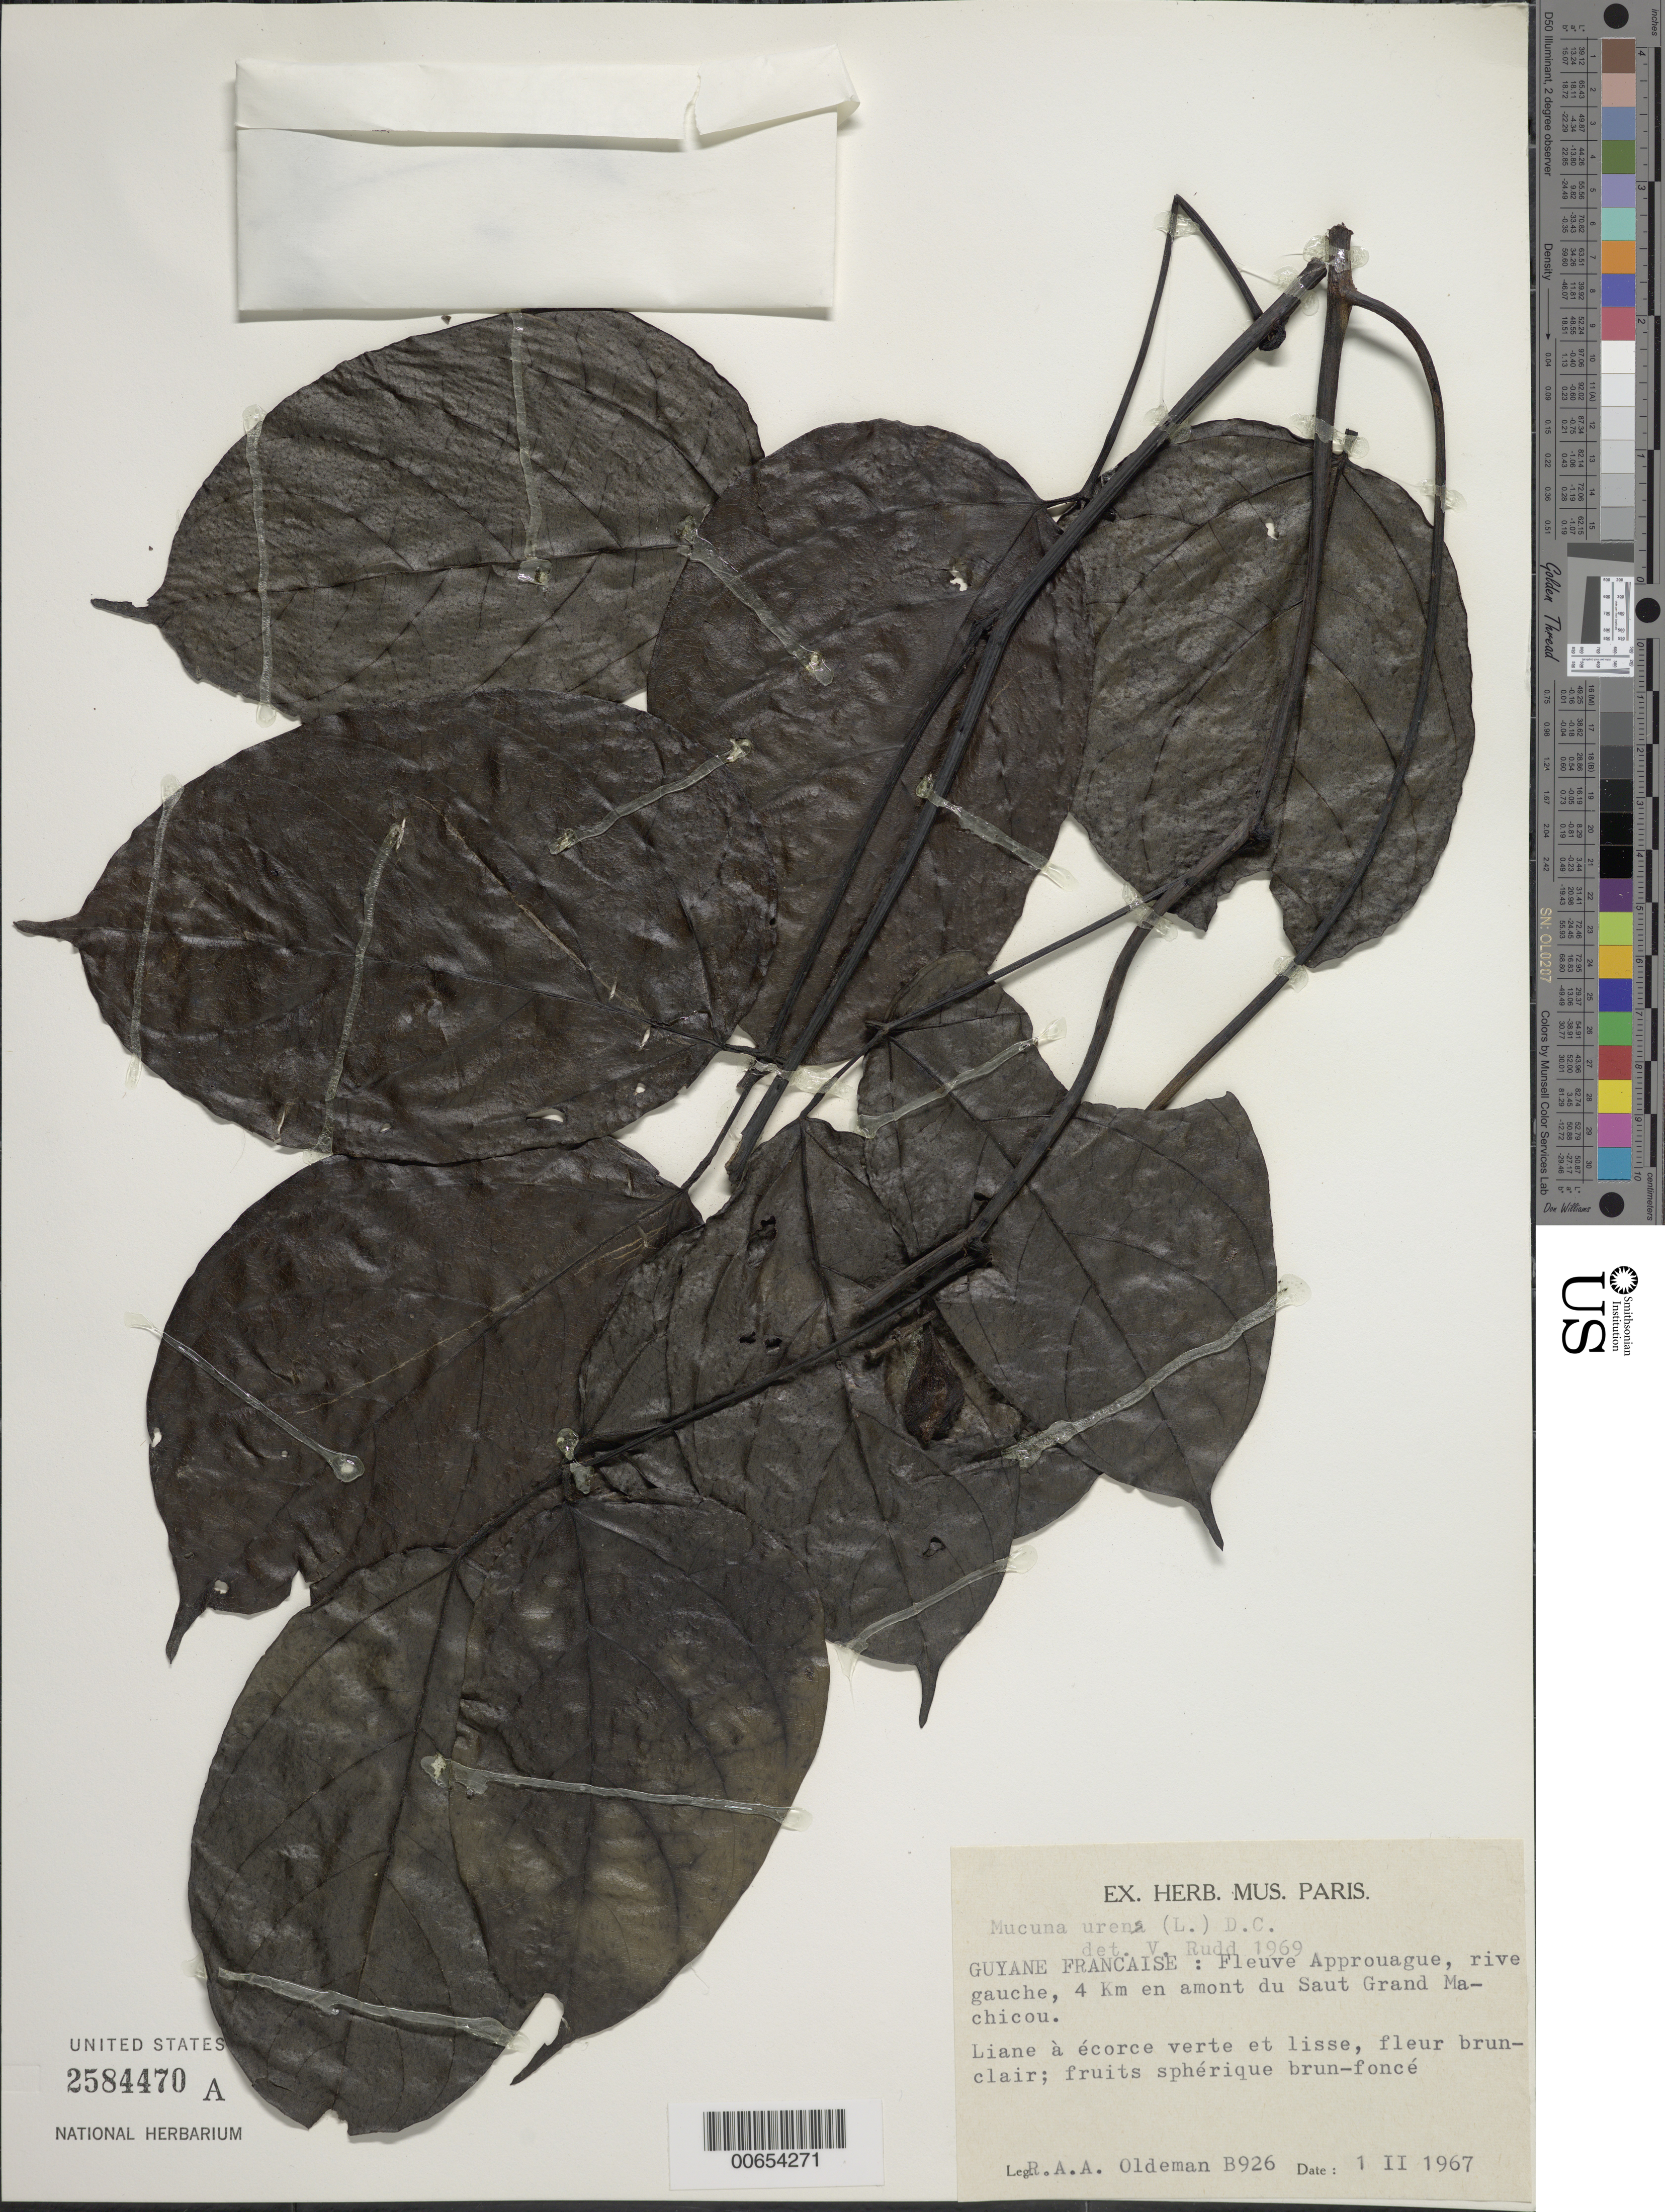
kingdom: Plantae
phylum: Tracheophyta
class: Magnoliopsida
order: Fabales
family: Fabaceae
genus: Mucuna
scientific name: Mucuna urens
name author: (L.) Medik.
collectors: R. Oldeman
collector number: B 926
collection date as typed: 1-Feb-67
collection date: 1967-02-01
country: French Guiana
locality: Approuague R., à 2 km en amont du saut Grand Machicou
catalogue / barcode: US 2584470A